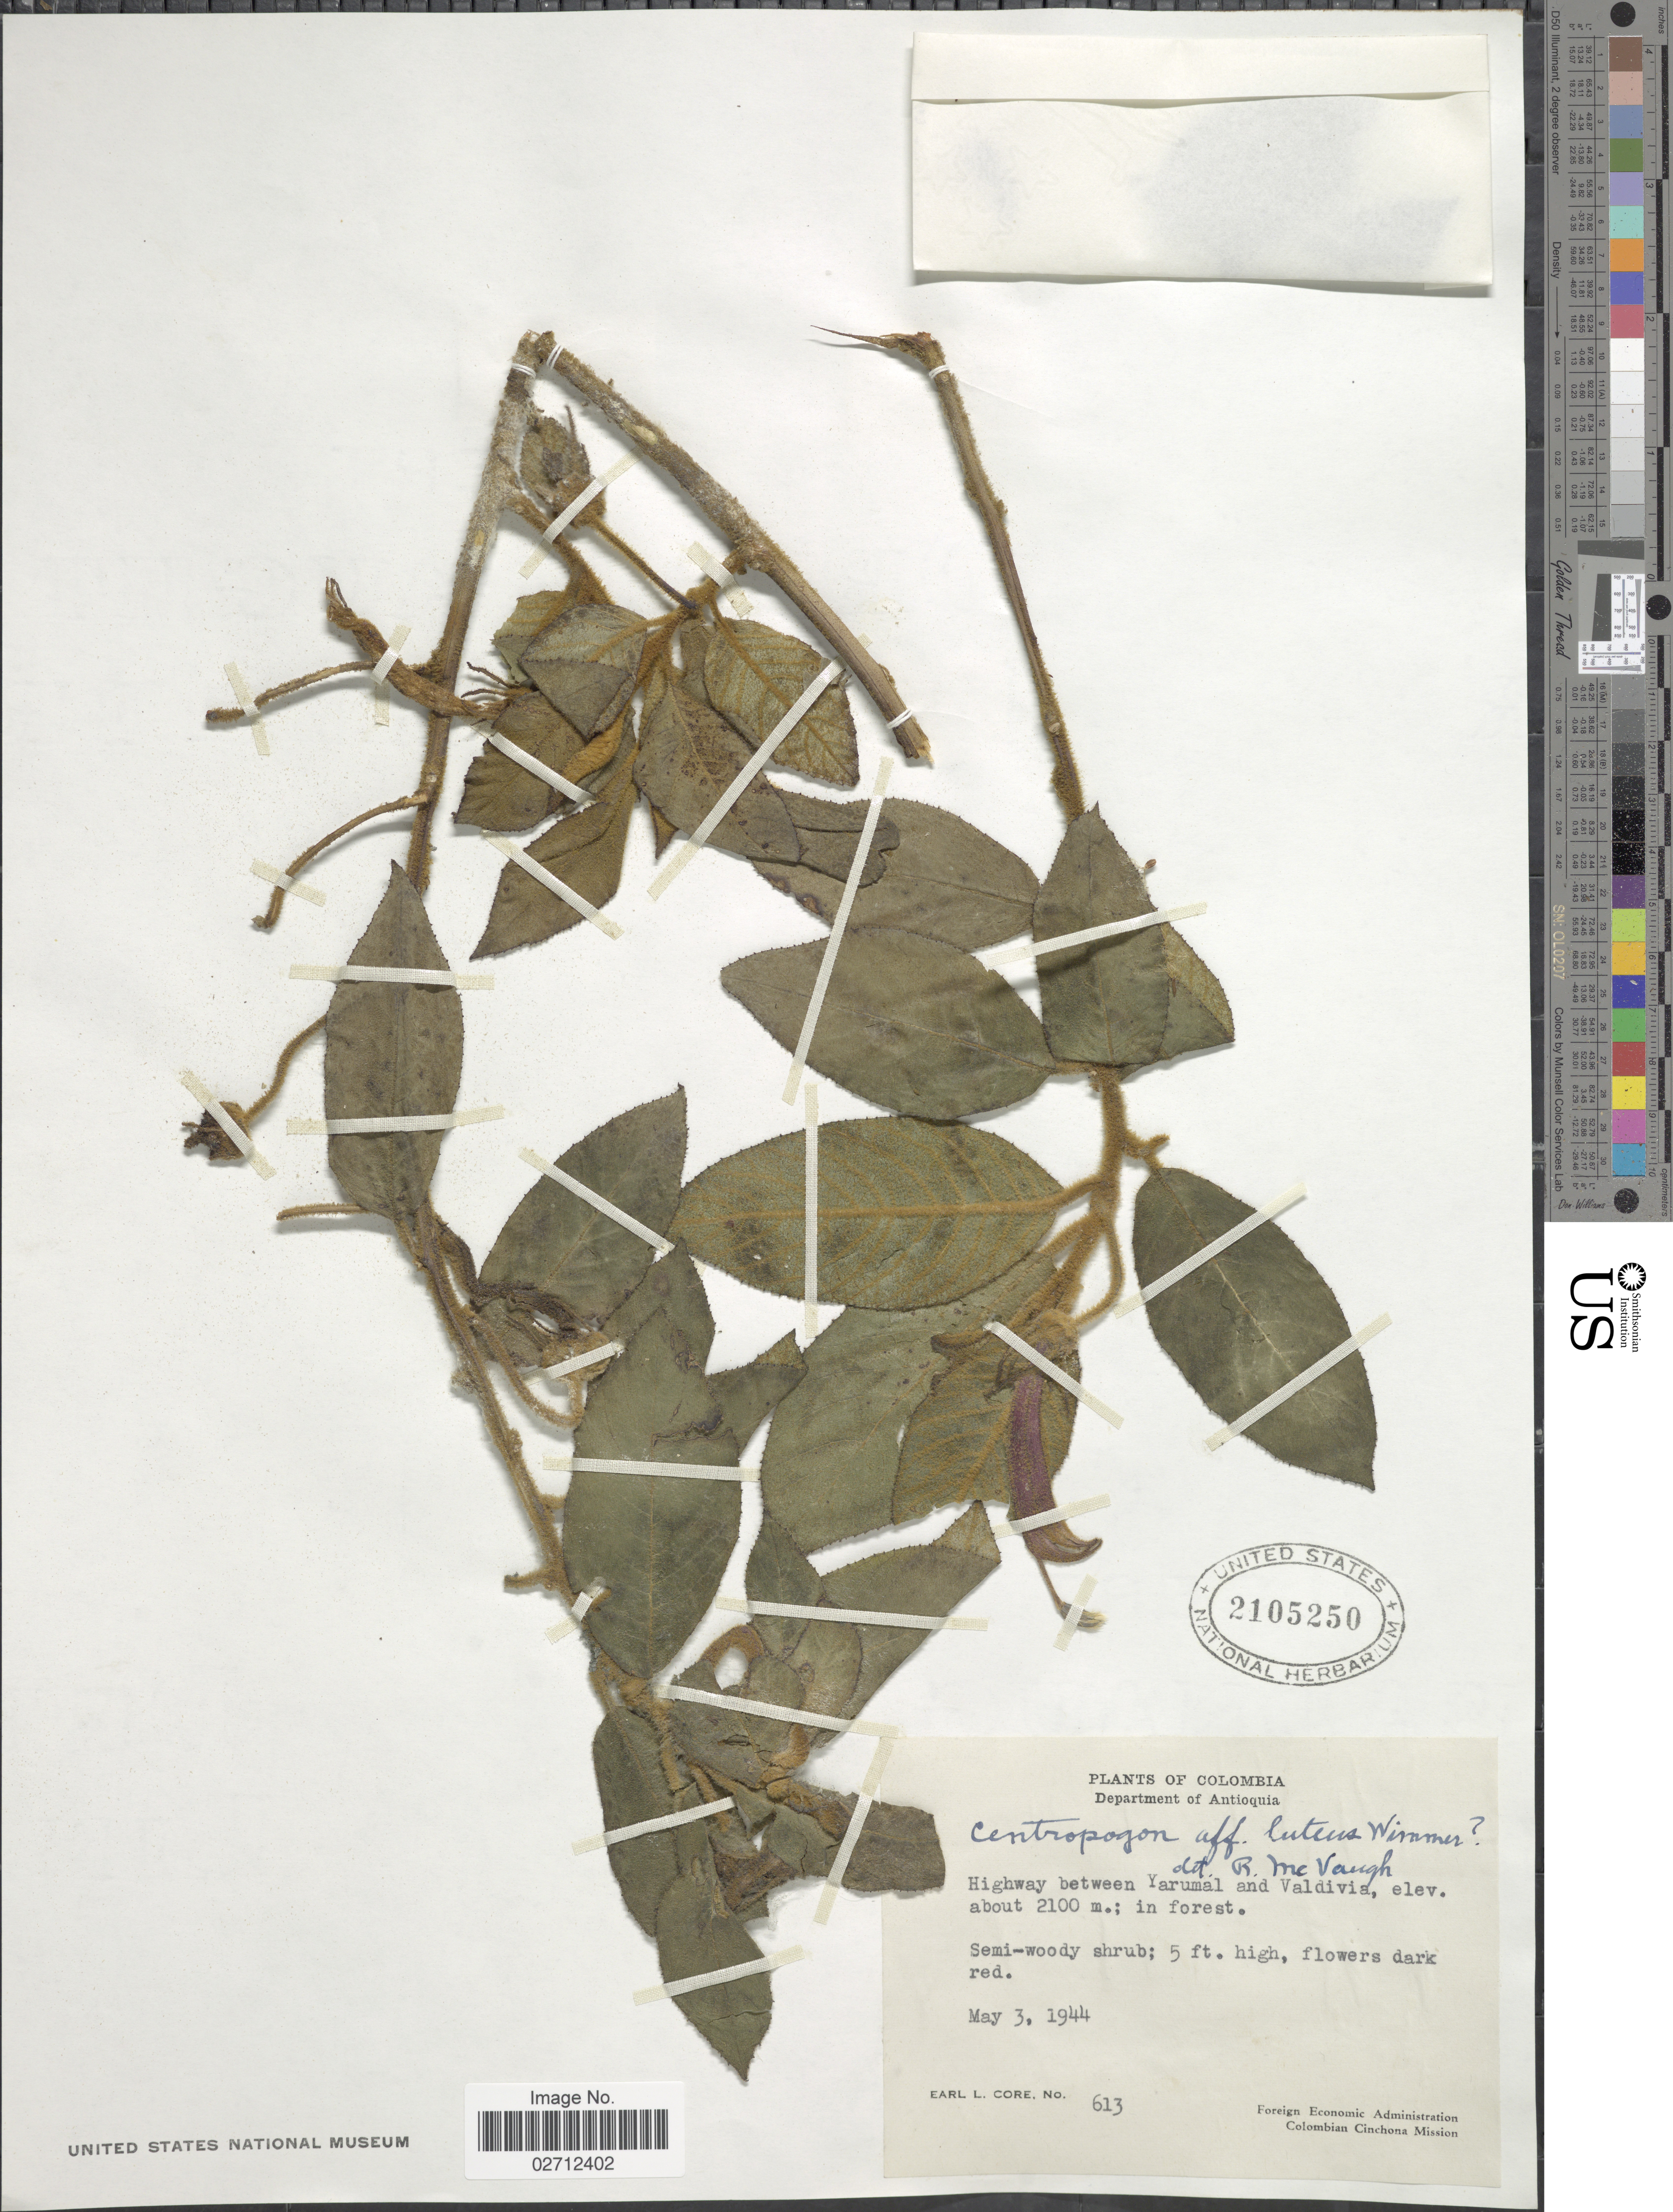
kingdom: Plantae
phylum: Tracheophyta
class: Magnoliopsida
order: Asterales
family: Campanulaceae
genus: Centropogon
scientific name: Centropogon luteus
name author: E. Wimm.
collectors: E. L. Core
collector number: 613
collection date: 1944-05-03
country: Colombia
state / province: Antioquia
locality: Department of Antioquia, Highway between Yarumai and Valdivia; in forest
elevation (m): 2100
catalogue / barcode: US 2105250